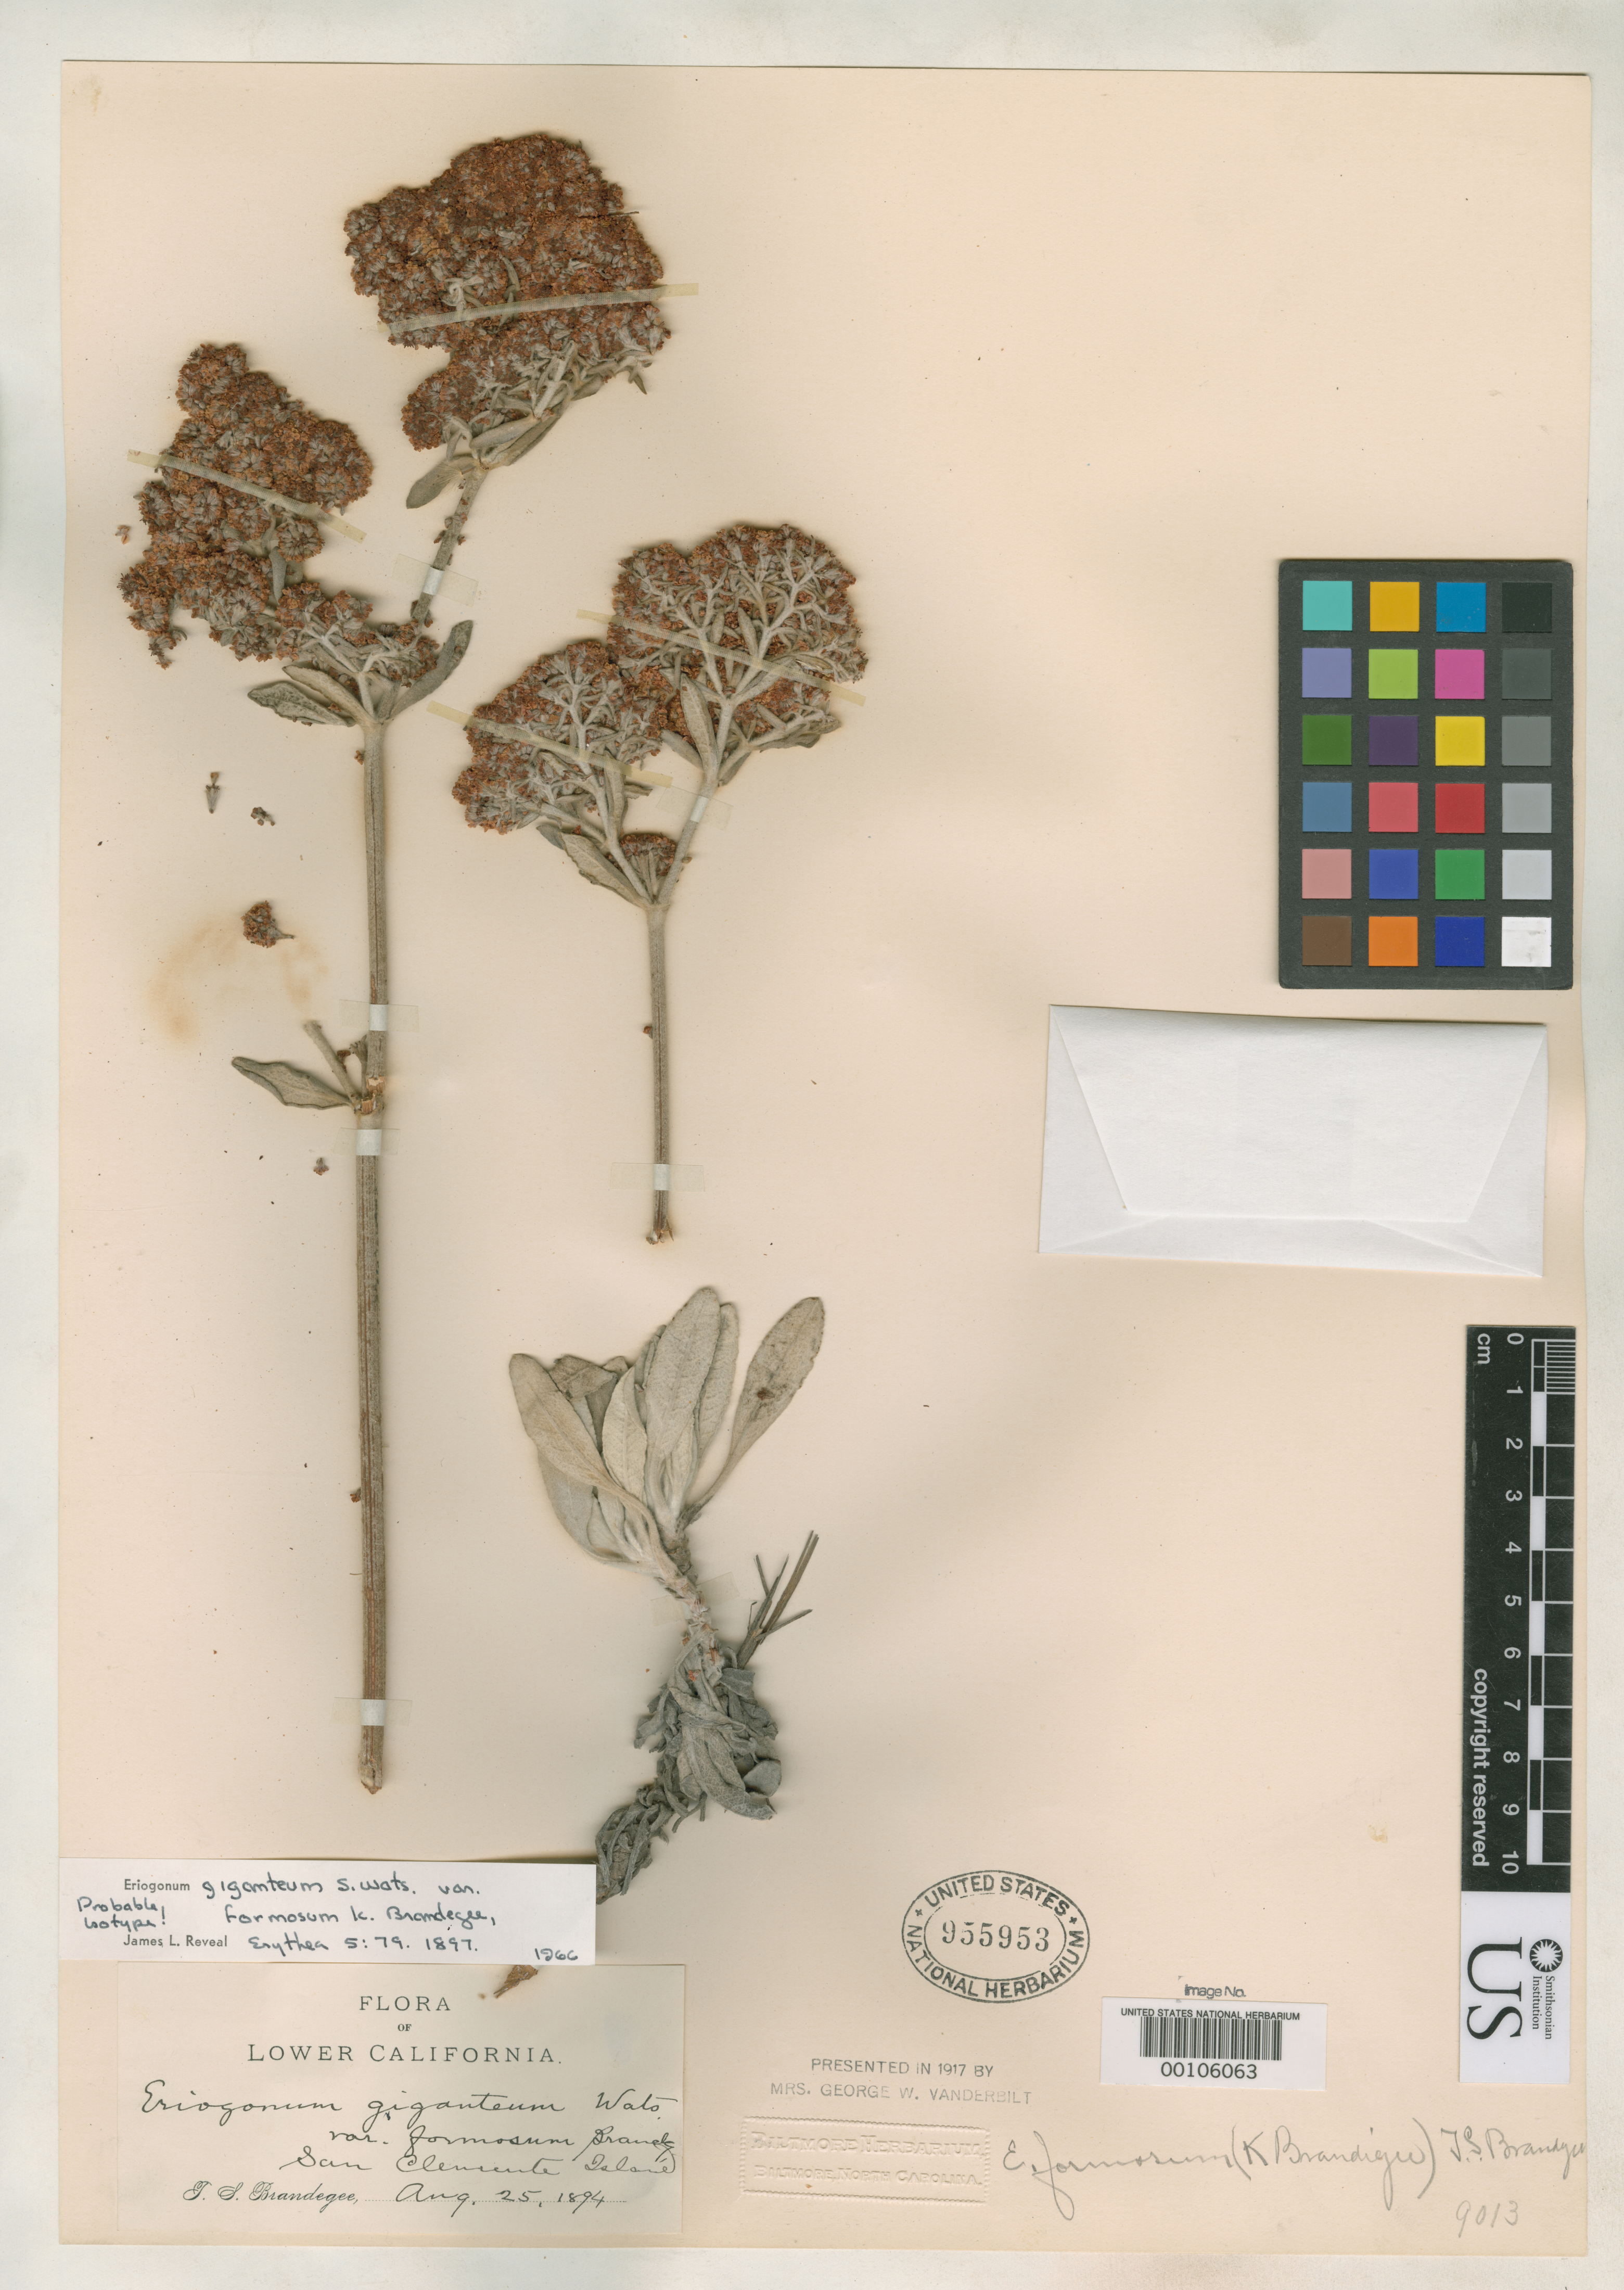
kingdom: Plantae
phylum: Tracheophyta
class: Magnoliopsida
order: Caryophyllales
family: Polygonaceae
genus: Eriogonum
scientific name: Eriogonum giganteum var. formosum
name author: K. Brandegee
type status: Isotype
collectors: T. S. Brandegee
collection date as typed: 25 Aug 1894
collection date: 1894-08-25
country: United States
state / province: California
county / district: Los Angeles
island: San Clemente Island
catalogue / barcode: US 955953